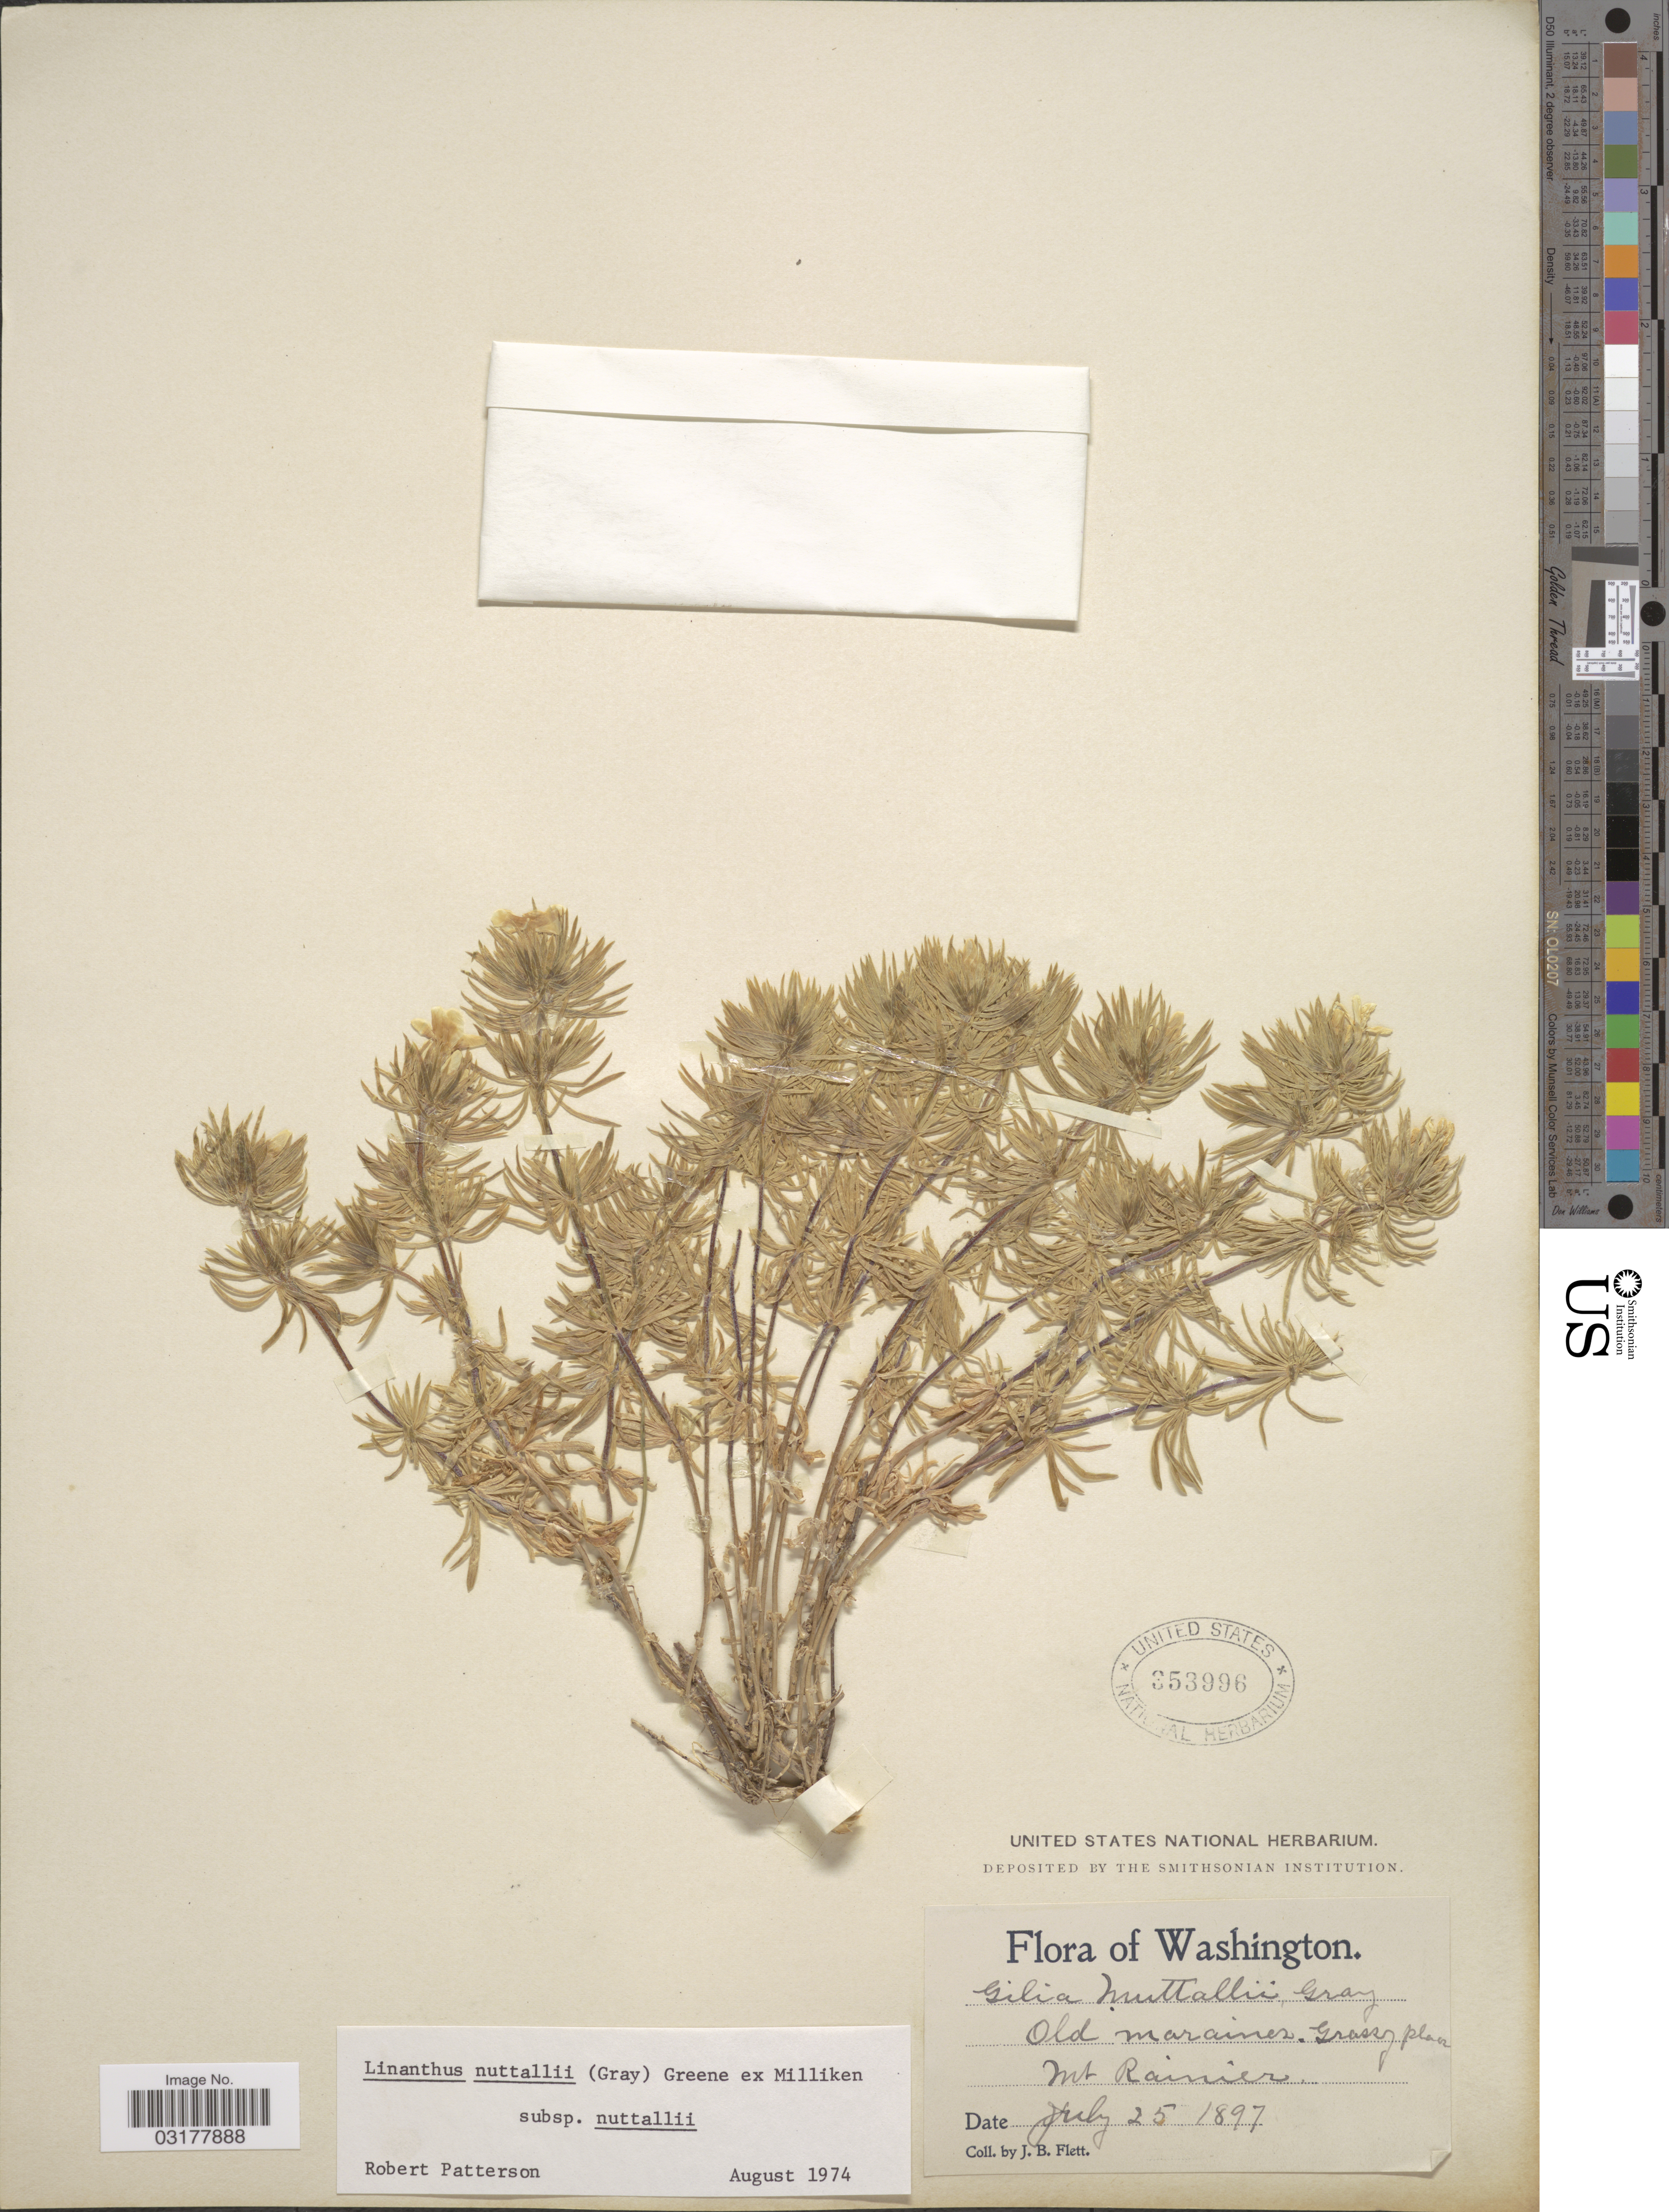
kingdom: Plantae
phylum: Tracheophyta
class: Magnoliopsida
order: Ericales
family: Polemoniaceae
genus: Leptosiphon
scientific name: Leptosiphon nuttallii subsp. nuttallii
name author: (A. Gray) J.M. Porter & L.A. Johnson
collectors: J. Flett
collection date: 1897-07-25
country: United States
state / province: Washington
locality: Old maraines, Grassy place Mt. Rainier.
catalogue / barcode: US 353996